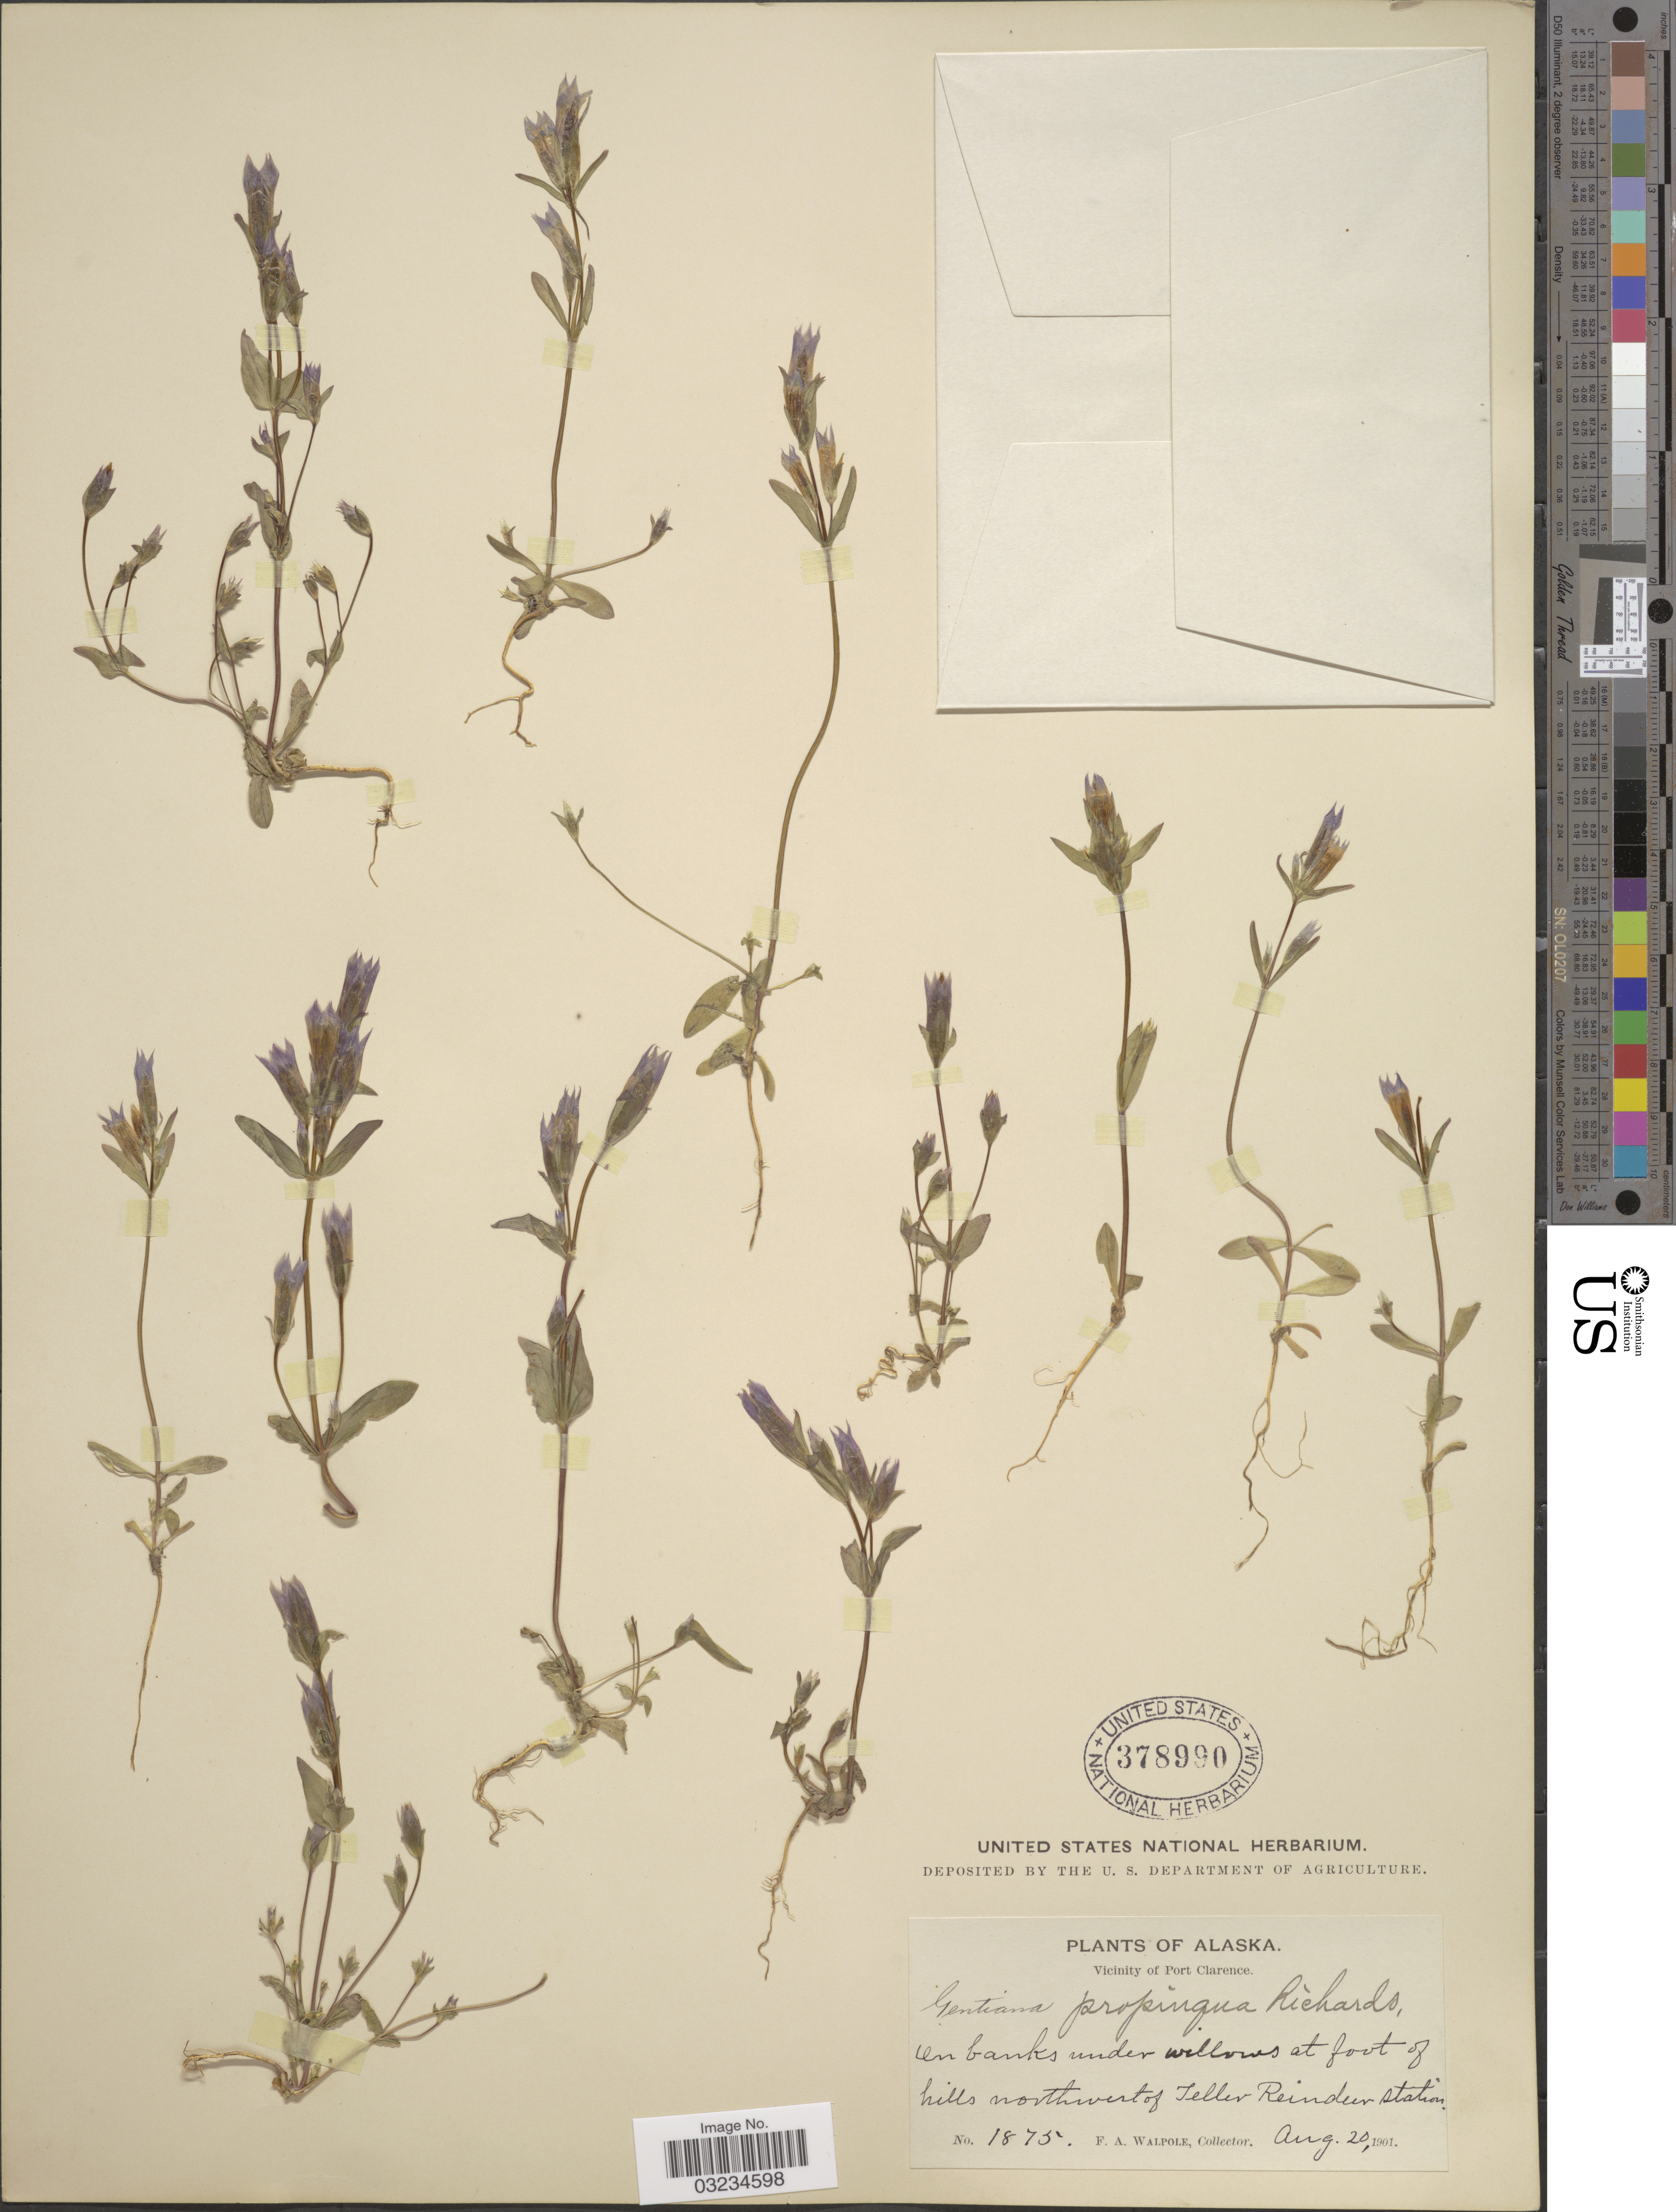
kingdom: Plantae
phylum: Tracheophyta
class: Magnoliopsida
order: Gentianales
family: Gentianaceae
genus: Gentiana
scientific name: Gentiana propinqua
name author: Richards.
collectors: F. Walpole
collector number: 1875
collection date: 1901-08-20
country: United States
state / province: Alaska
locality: Vicinity of Port Clarence. On banks under willows at foot of hills northwest of Teller Reindeer Station.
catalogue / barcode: US 378990